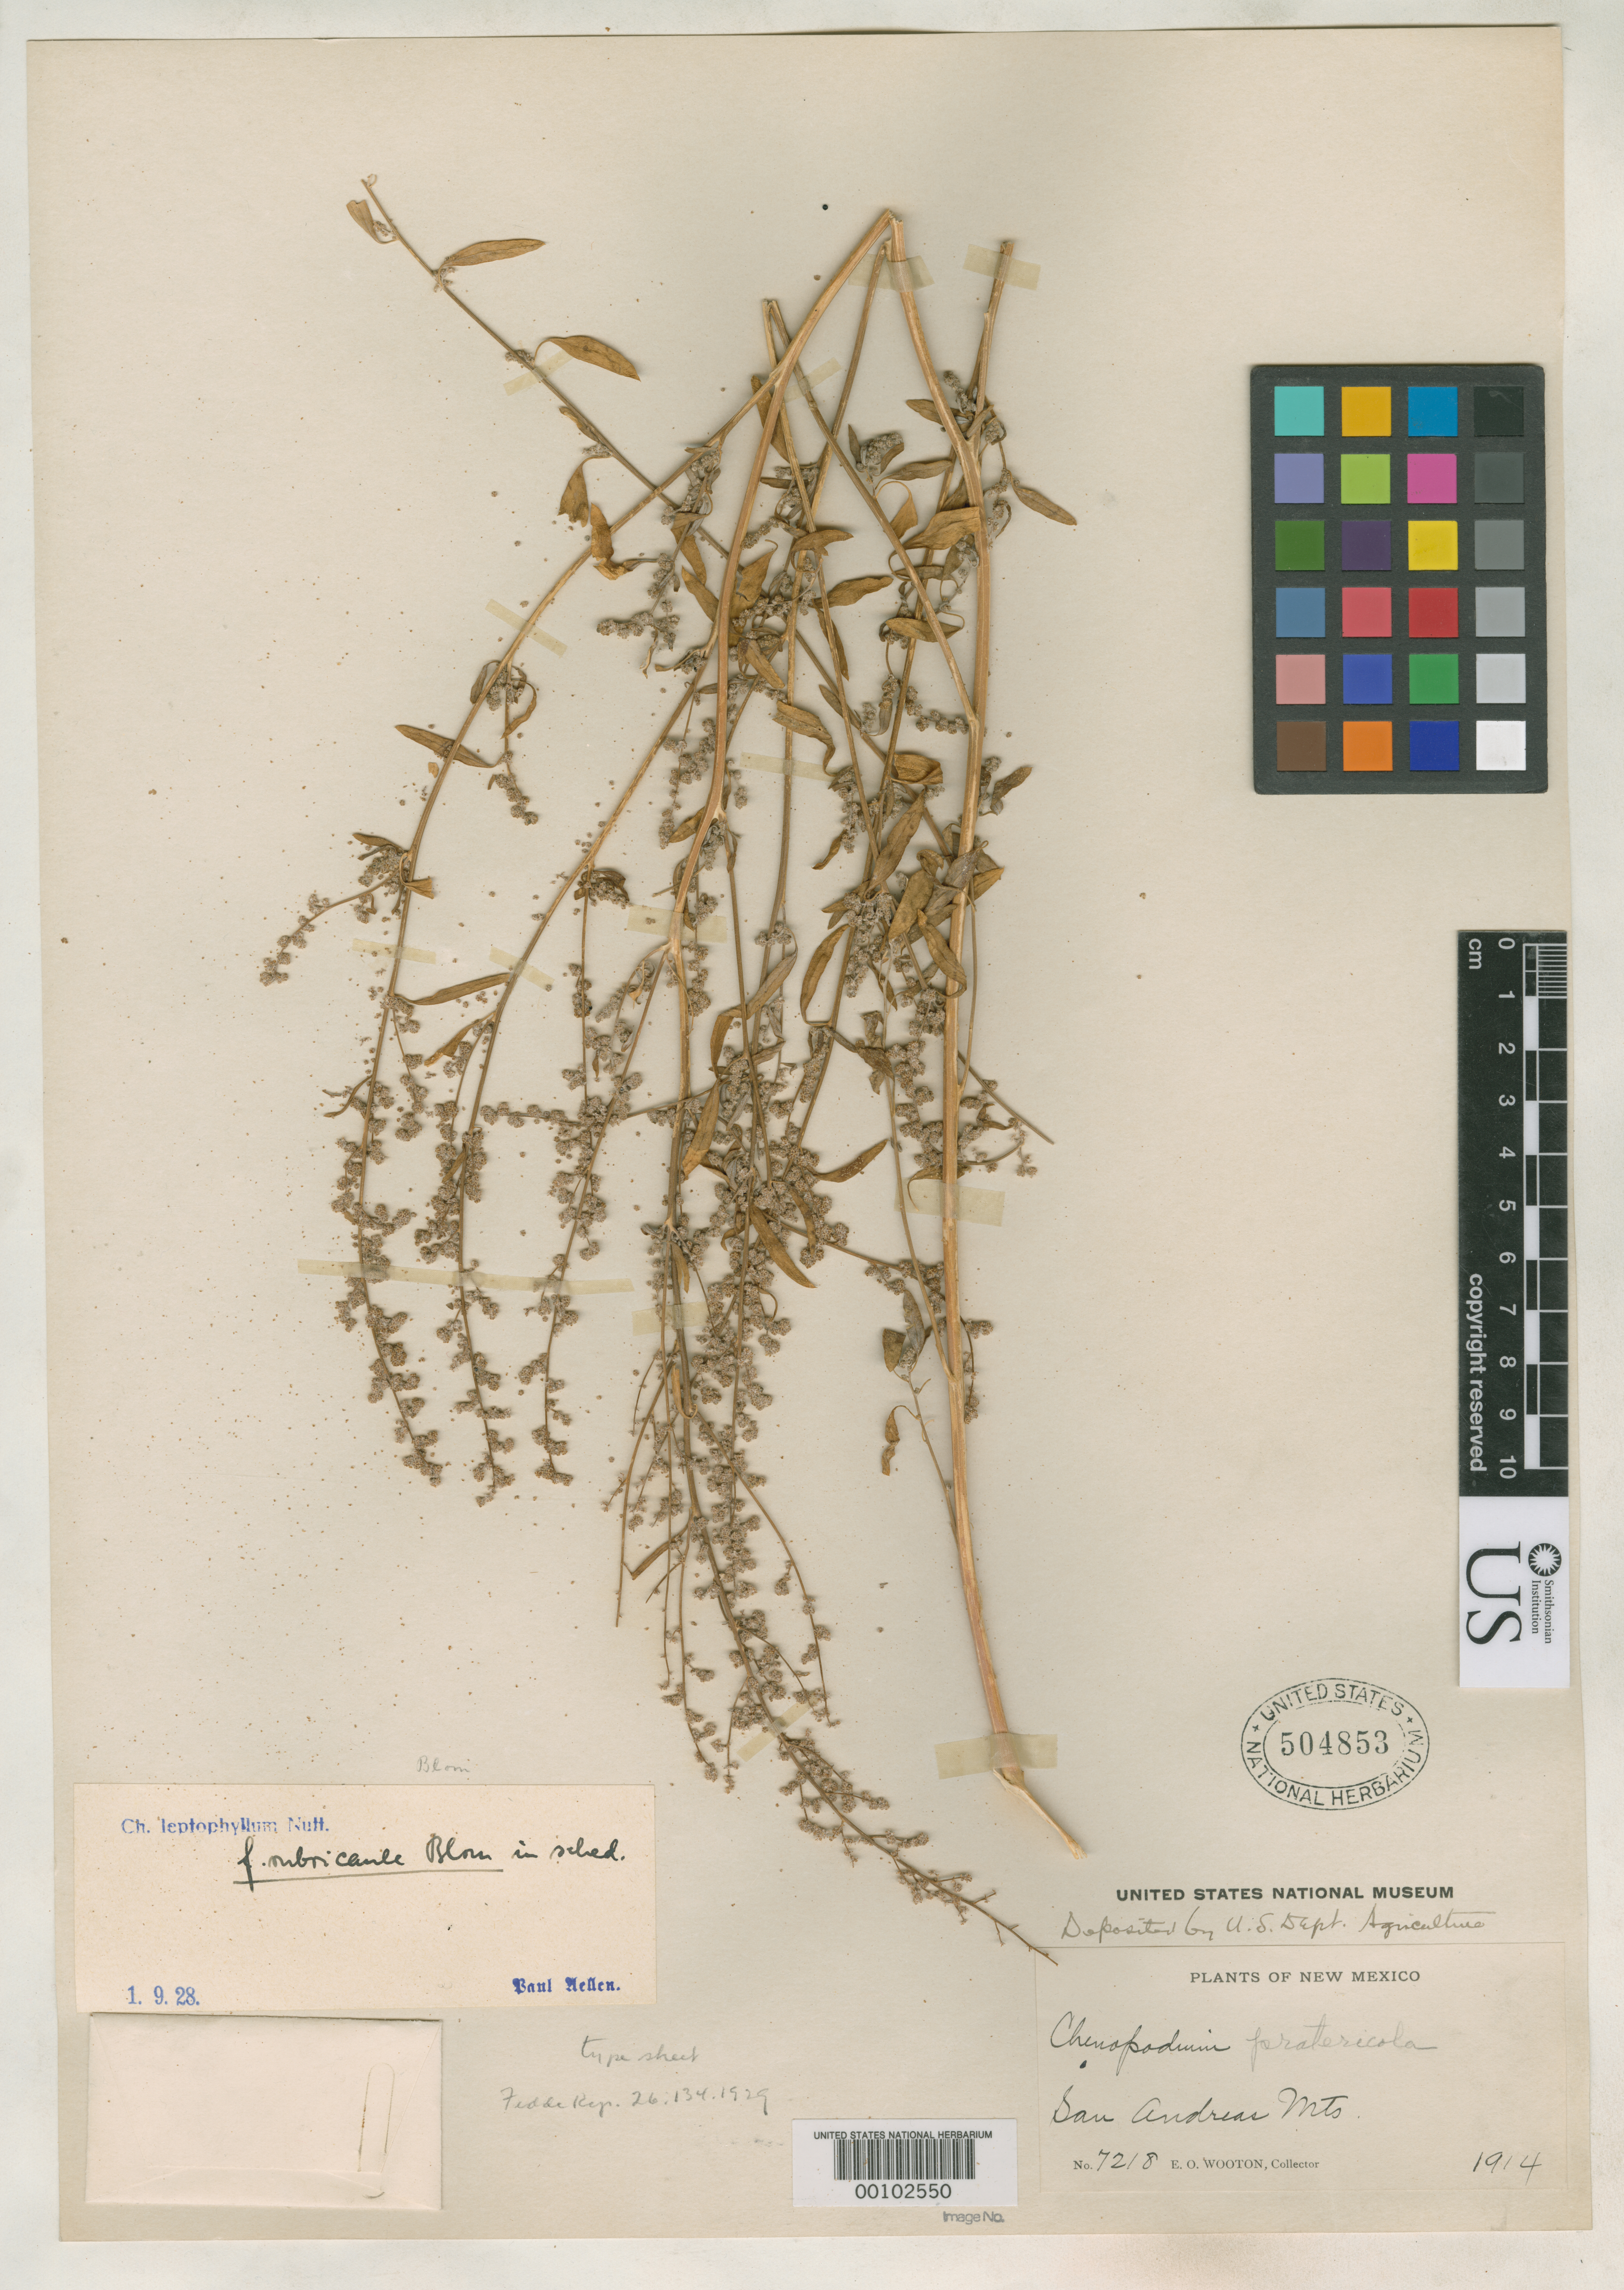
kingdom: Plantae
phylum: Tracheophyta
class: Magnoliopsida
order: Caryophyllales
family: Amaranthaceae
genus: Chenopodium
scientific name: Chenopodium leptophyllum f. rubicaule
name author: H.L. Blomq. ex Aellen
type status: Holotype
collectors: E. O. Wooton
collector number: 7218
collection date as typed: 1914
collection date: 1914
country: United States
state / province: New Mexico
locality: San Andreas Mts.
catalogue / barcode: US 504853